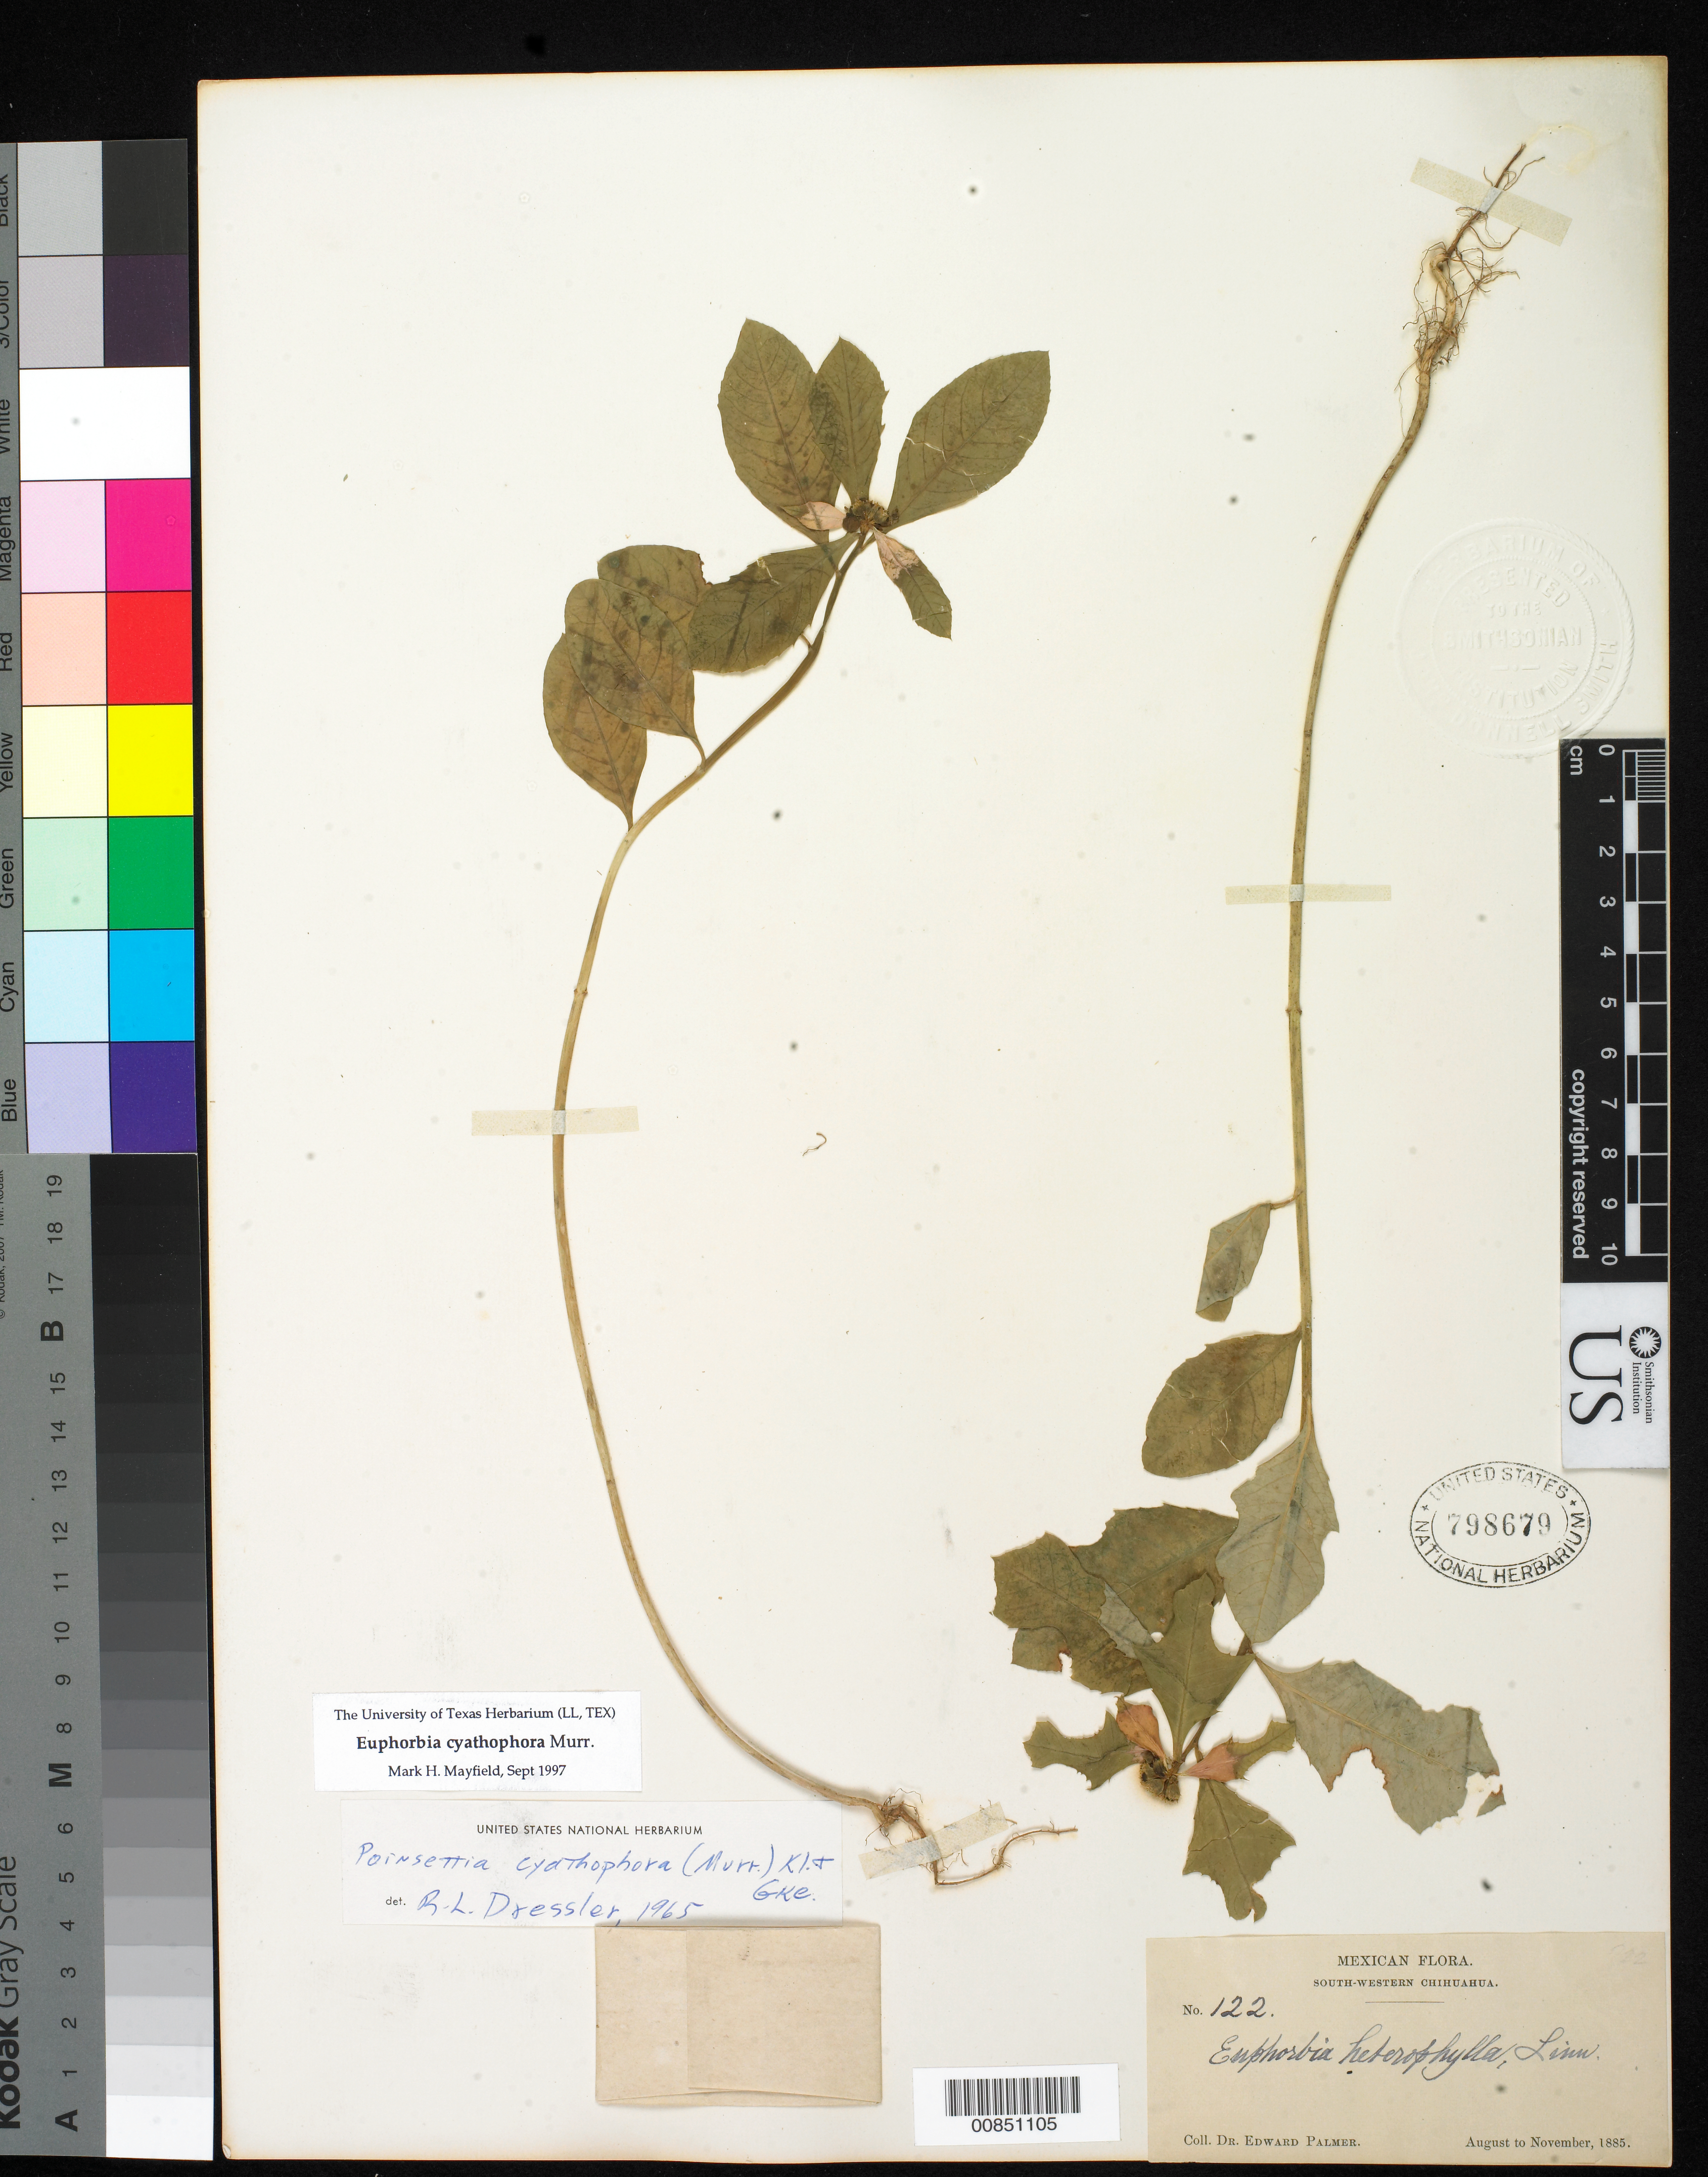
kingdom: Plantae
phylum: Tracheophyta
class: Magnoliopsida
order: Malpighiales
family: Euphorbiaceae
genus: Euphorbia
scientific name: Euphorbia heterophylla var. cyathophora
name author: (Murr.) Griseb.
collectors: E. Palmer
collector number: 122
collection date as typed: Aug 1885 to -- Nov 1885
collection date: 1885-08/1885-11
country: Mexico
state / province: Chihuahua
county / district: Batopilas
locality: Municipio de Batopilas, South-Western Chihuahua.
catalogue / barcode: US 798679